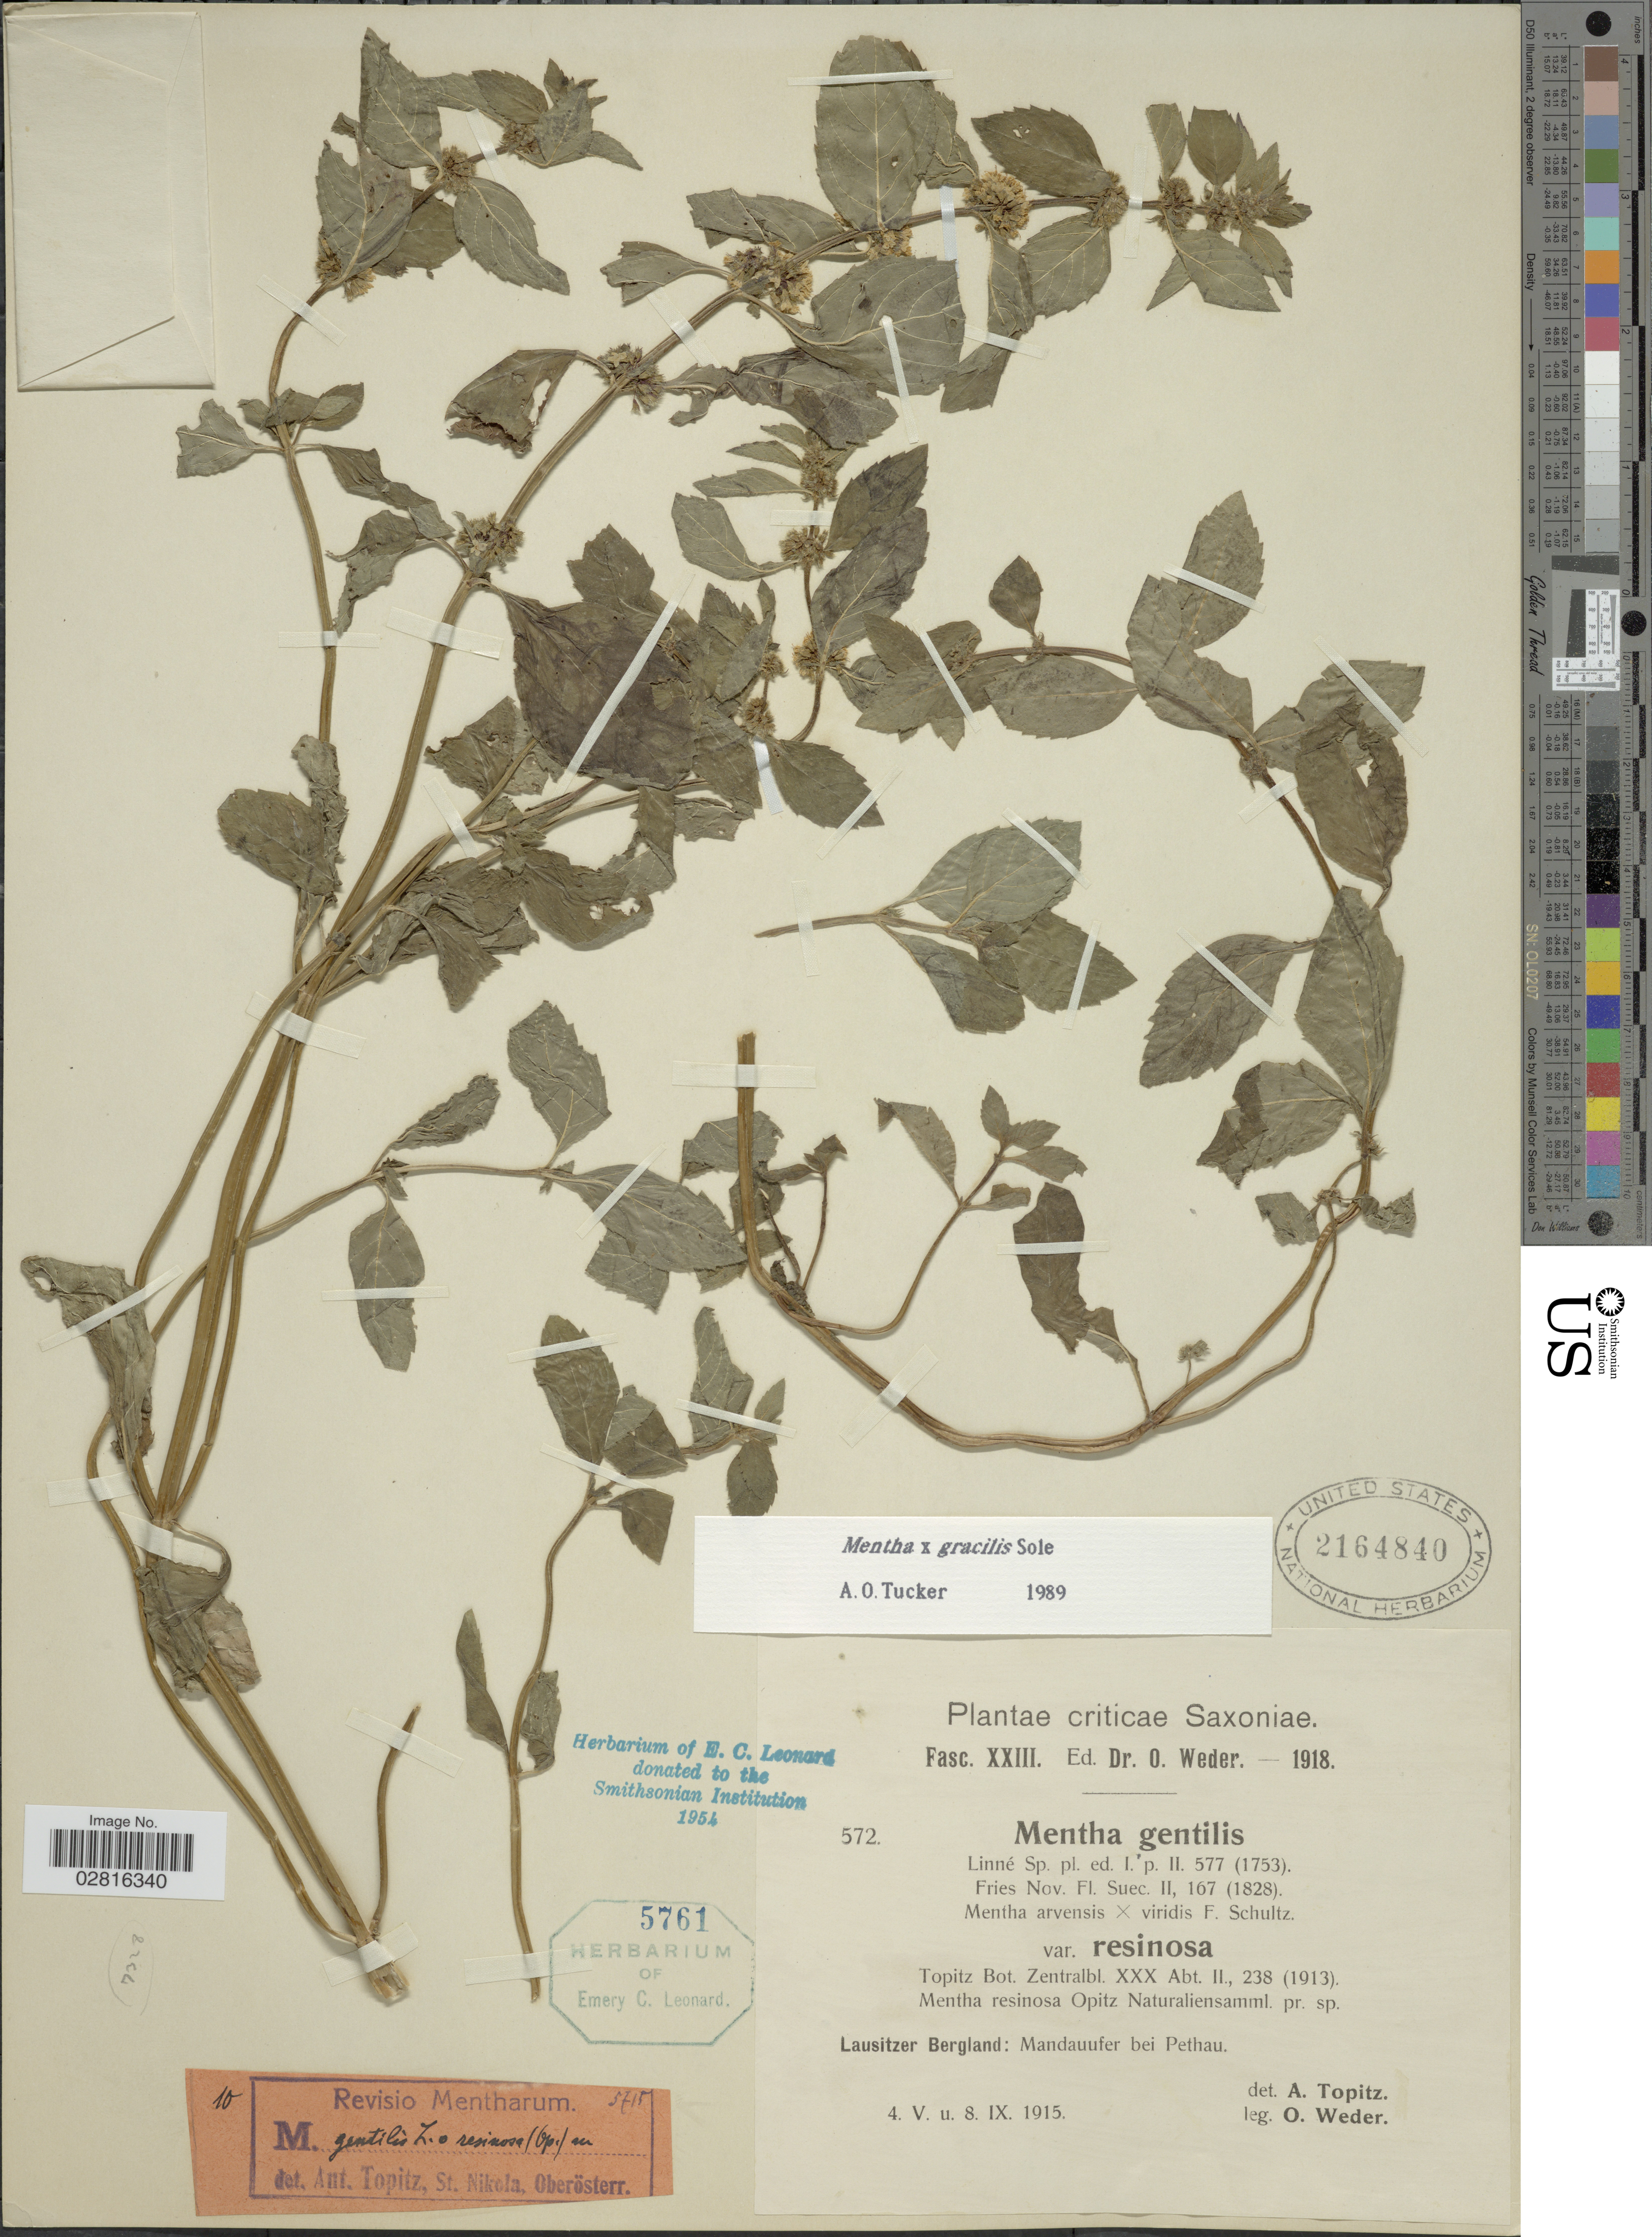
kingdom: Plantae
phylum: Tracheophyta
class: Magnoliopsida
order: Lamiales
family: Lamiaceae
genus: Mentha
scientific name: Mentha x gracilis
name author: Sole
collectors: O. Weder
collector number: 572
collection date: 1915-05-04/1915-09-08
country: Germany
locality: Saxoniae. Lausitzer Bergland: Mandauufer bei Pethau.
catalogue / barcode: US 2164840